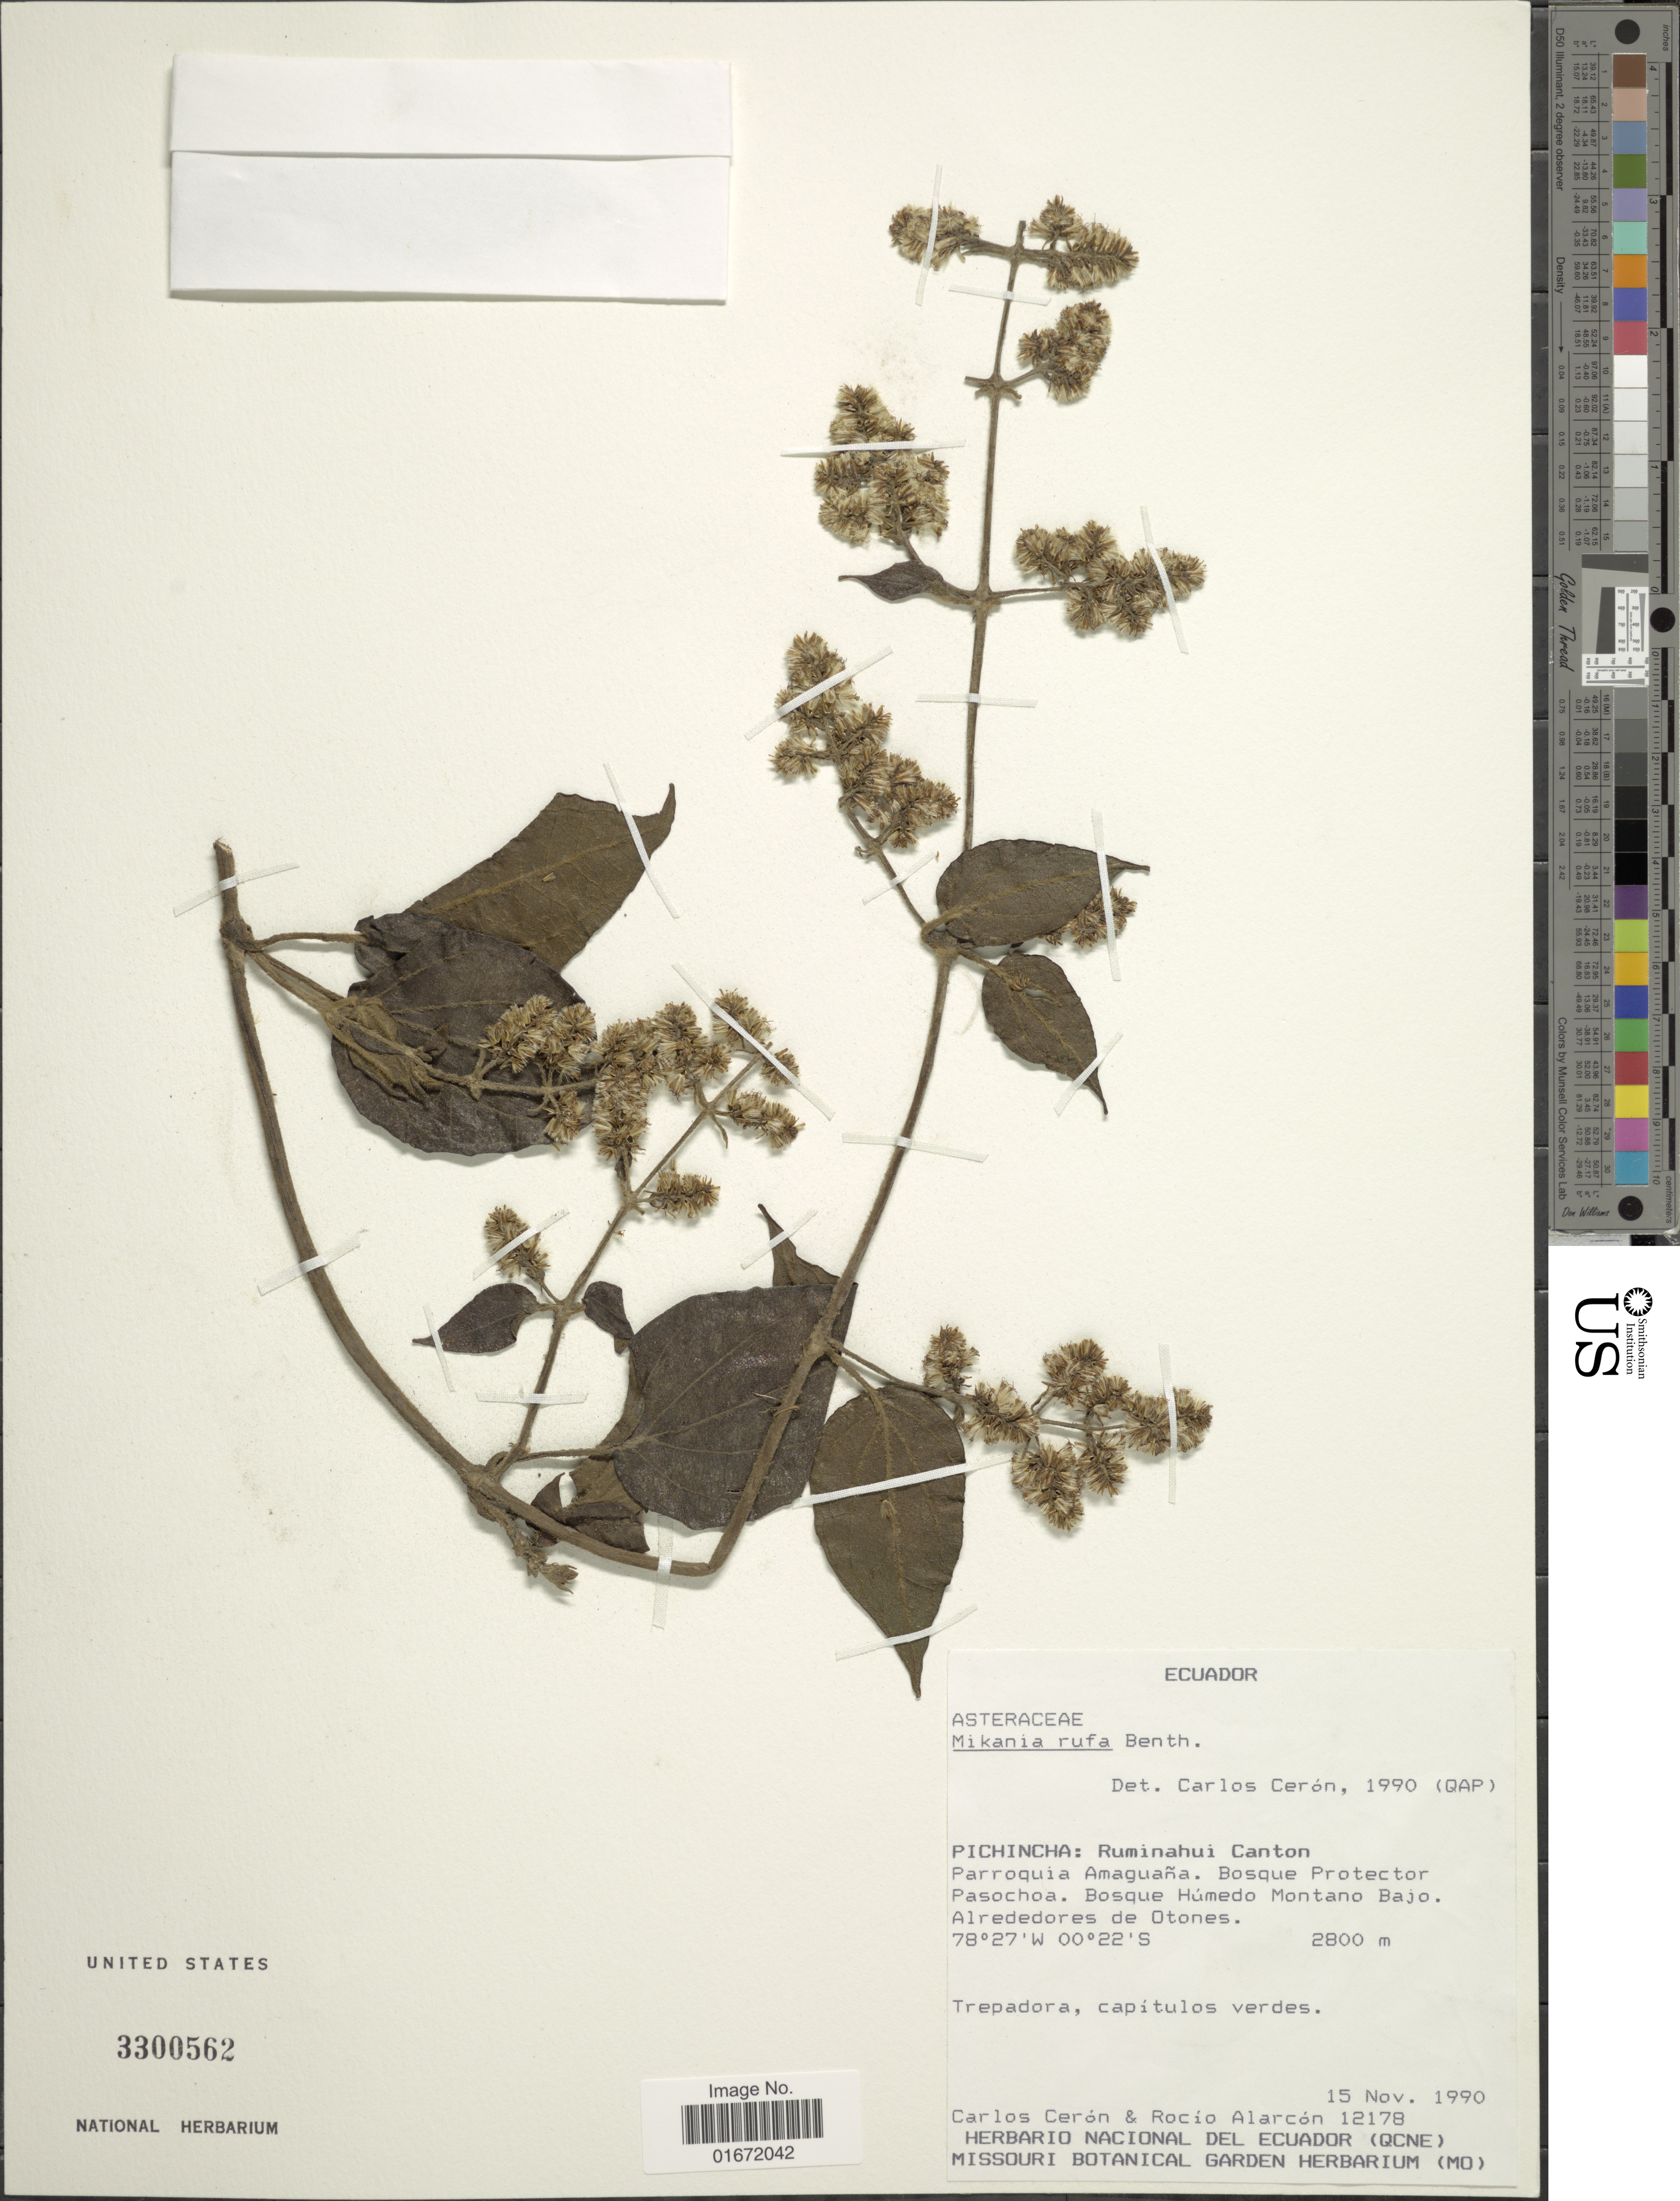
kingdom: Plantae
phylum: Tracheophyta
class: Magnoliopsida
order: Asterales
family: Asteraceae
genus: Mikania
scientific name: Mikania rufa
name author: Benth.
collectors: C. E. Cerón M. & R. Alarcón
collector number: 12178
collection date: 1990-11-15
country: Ecuador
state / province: Pichincha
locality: Pichincha: Ruminahui Canton. Parroquia Amaguaña. Bosque Protector Pasochoa. Bosque Húmedo Montano Bajo. Alrededores de Otones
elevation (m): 2800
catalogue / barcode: US 3300562